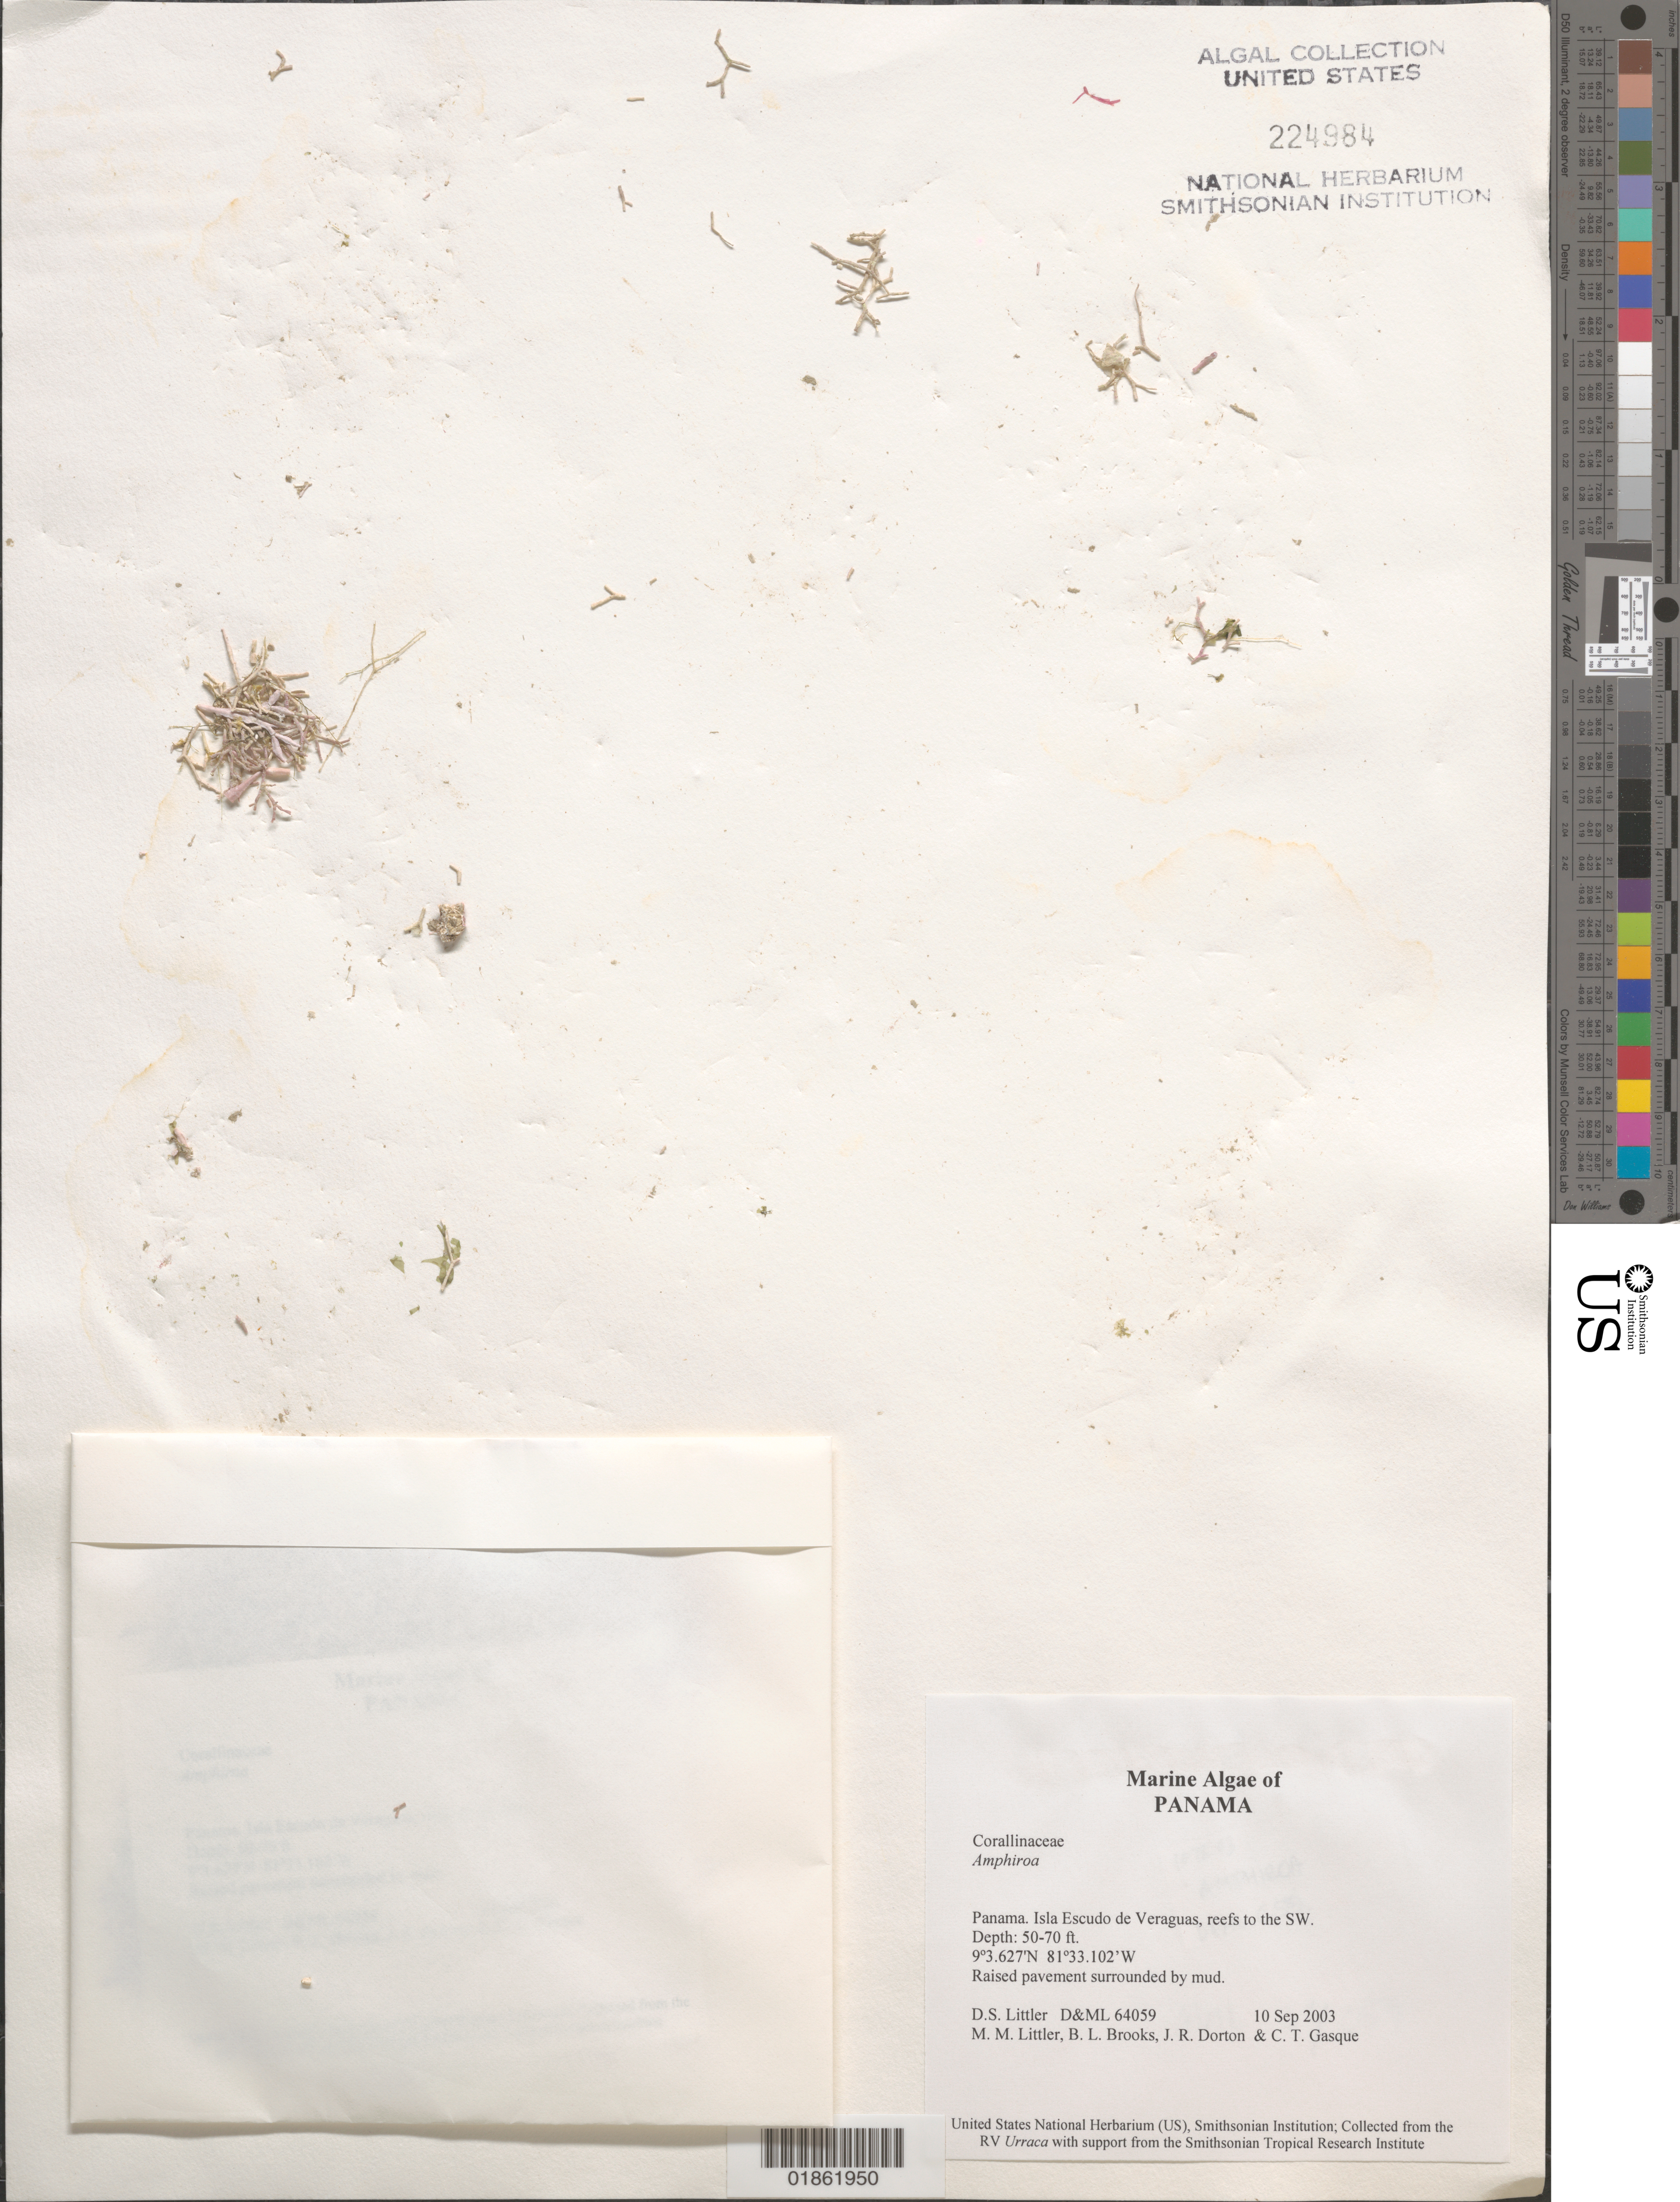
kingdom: Plantae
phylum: Rhodophyta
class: Florideophyceae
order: Gracilariales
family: Gracilariaceae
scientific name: Gelidiopsis scoparia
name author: (Mont. & Millardet) De Toni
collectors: M. M. Littler, D. S. Littler & B. Brooks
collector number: D&ML 64059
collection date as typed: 10 Sep 2003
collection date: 2003-09-10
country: Panama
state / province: Bocas del Toro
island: Escudo de Veraguas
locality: Reefs to southeast of Escudo de Veraguas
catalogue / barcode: US 224984